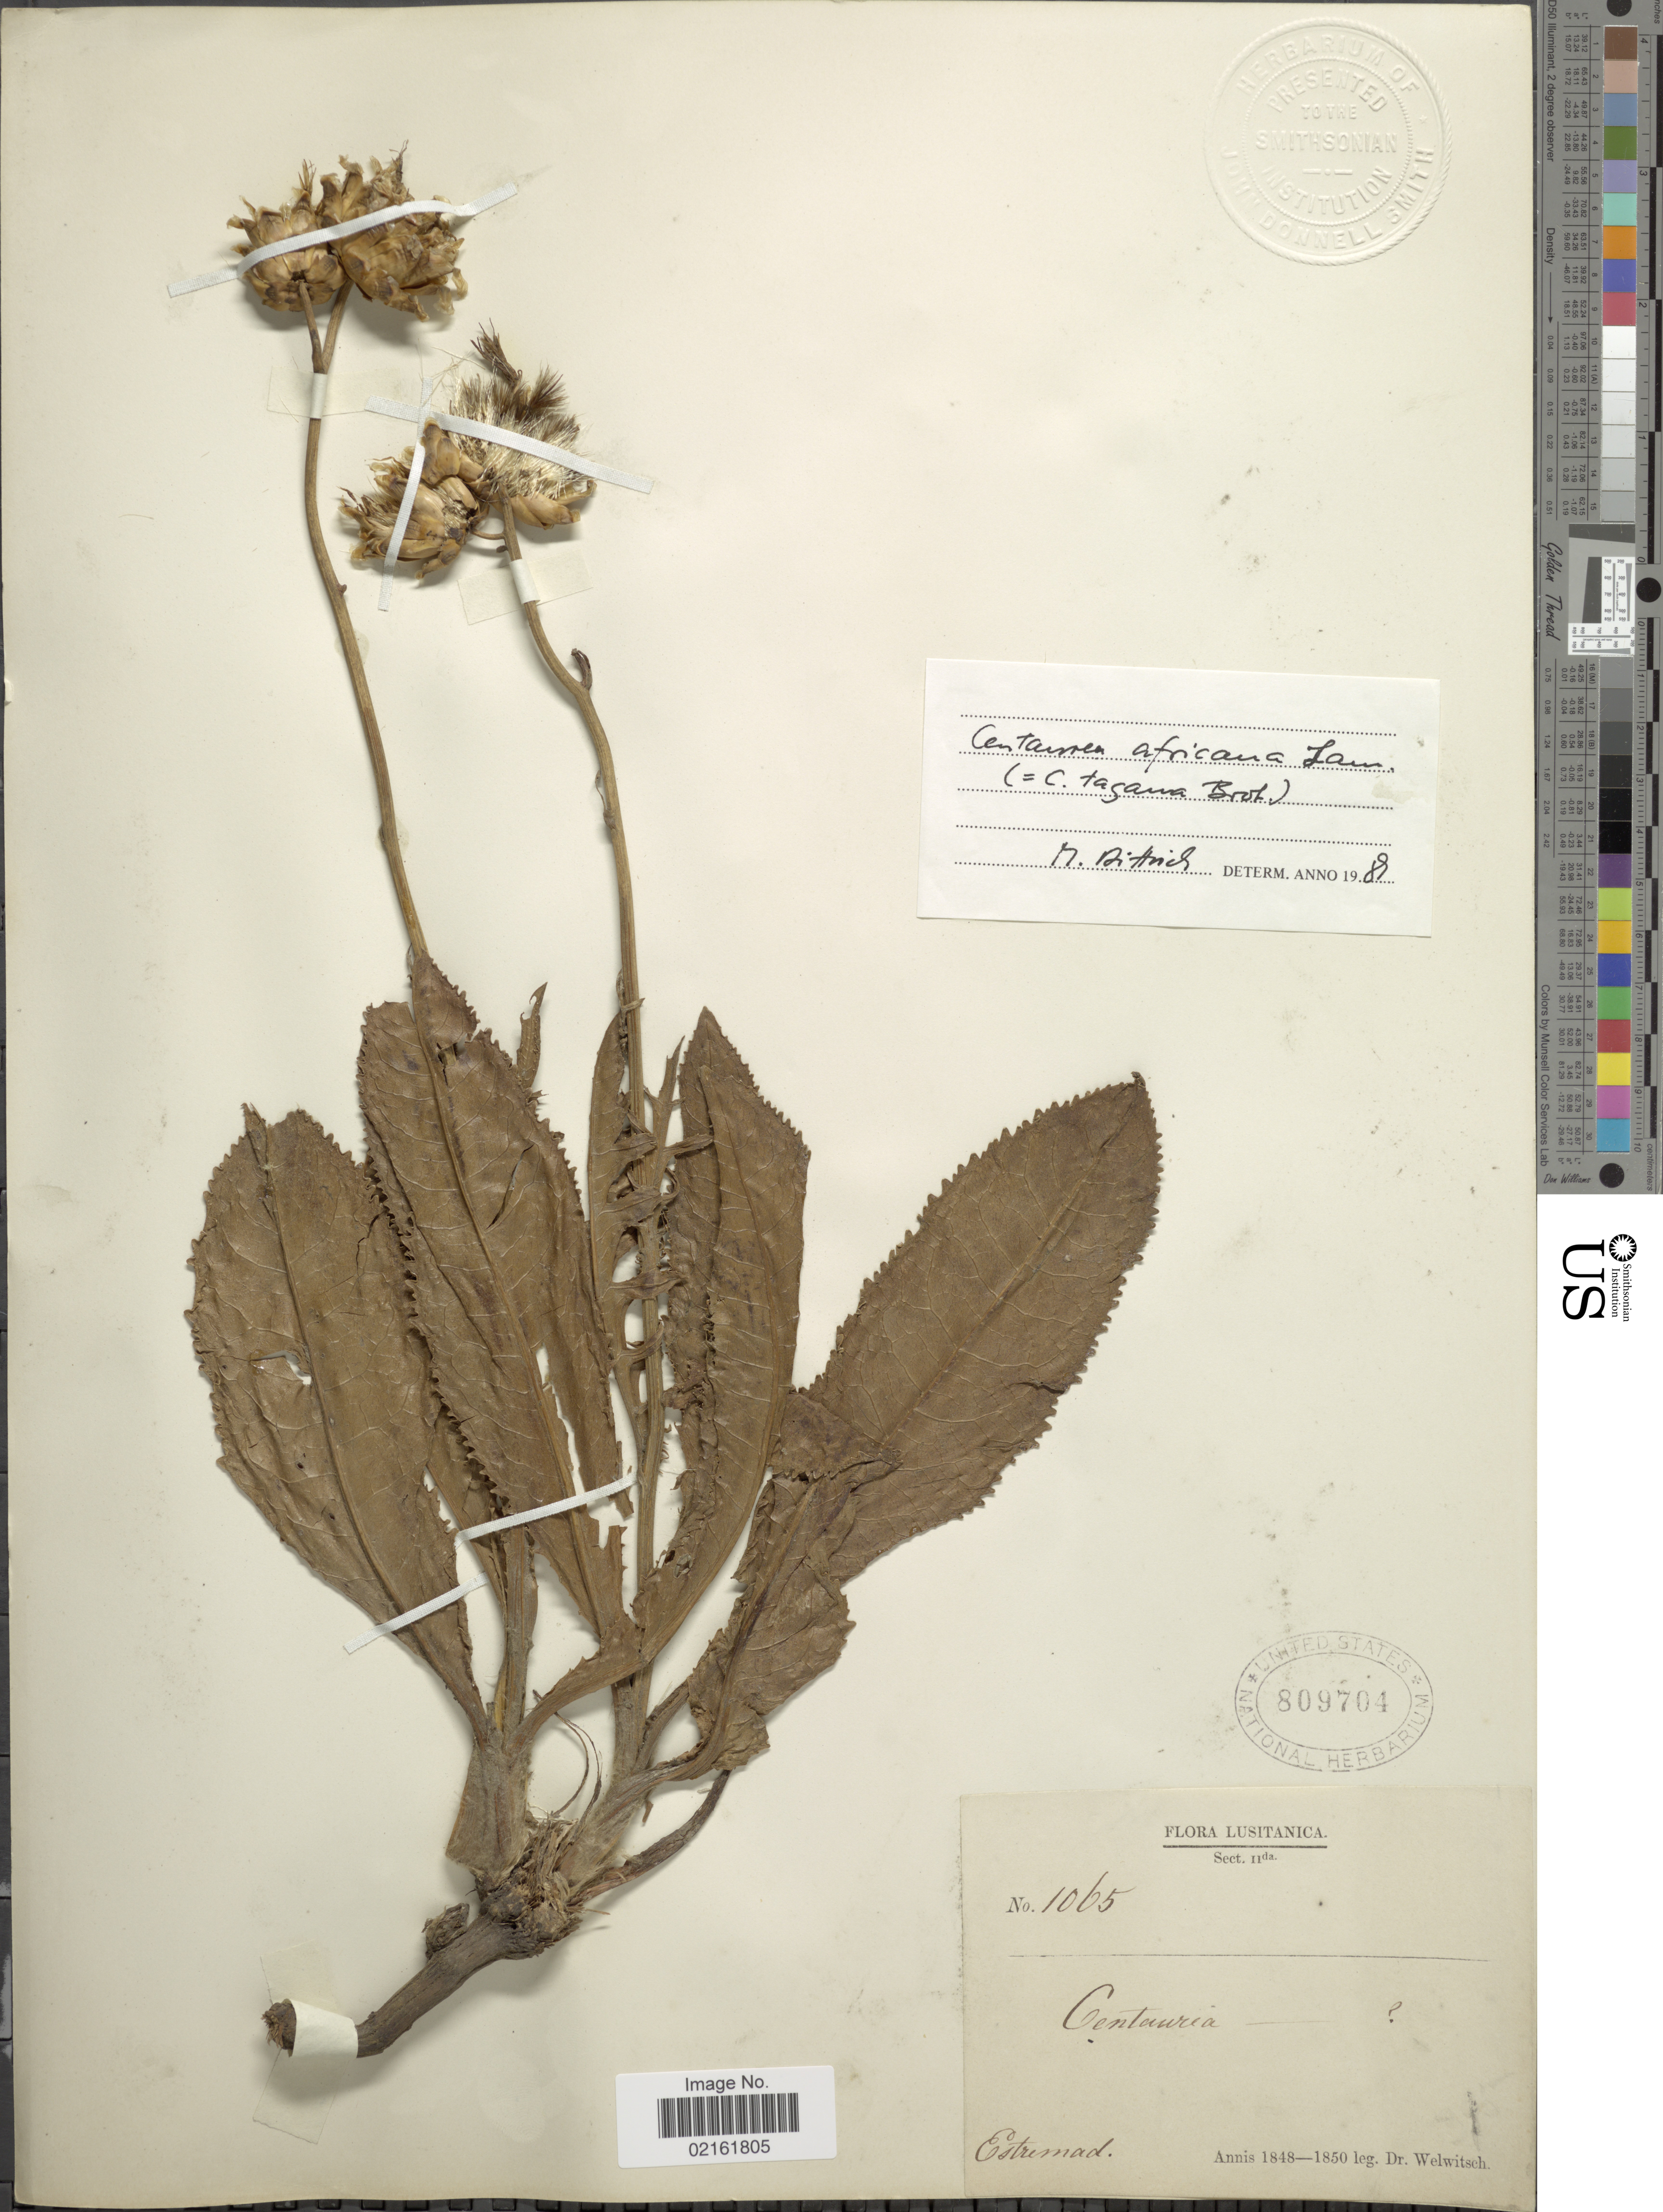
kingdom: Plantae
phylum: Tracheophyta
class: Magnoliopsida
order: Asterales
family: Asteraceae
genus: Rhaponticoides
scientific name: Rhaponticoides africana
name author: (Lam.) M.V.Agab. & Greuter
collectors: -. Welwitsch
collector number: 1065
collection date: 1848/1850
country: Portugal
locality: Estremad, Lusitanica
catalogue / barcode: US 809704